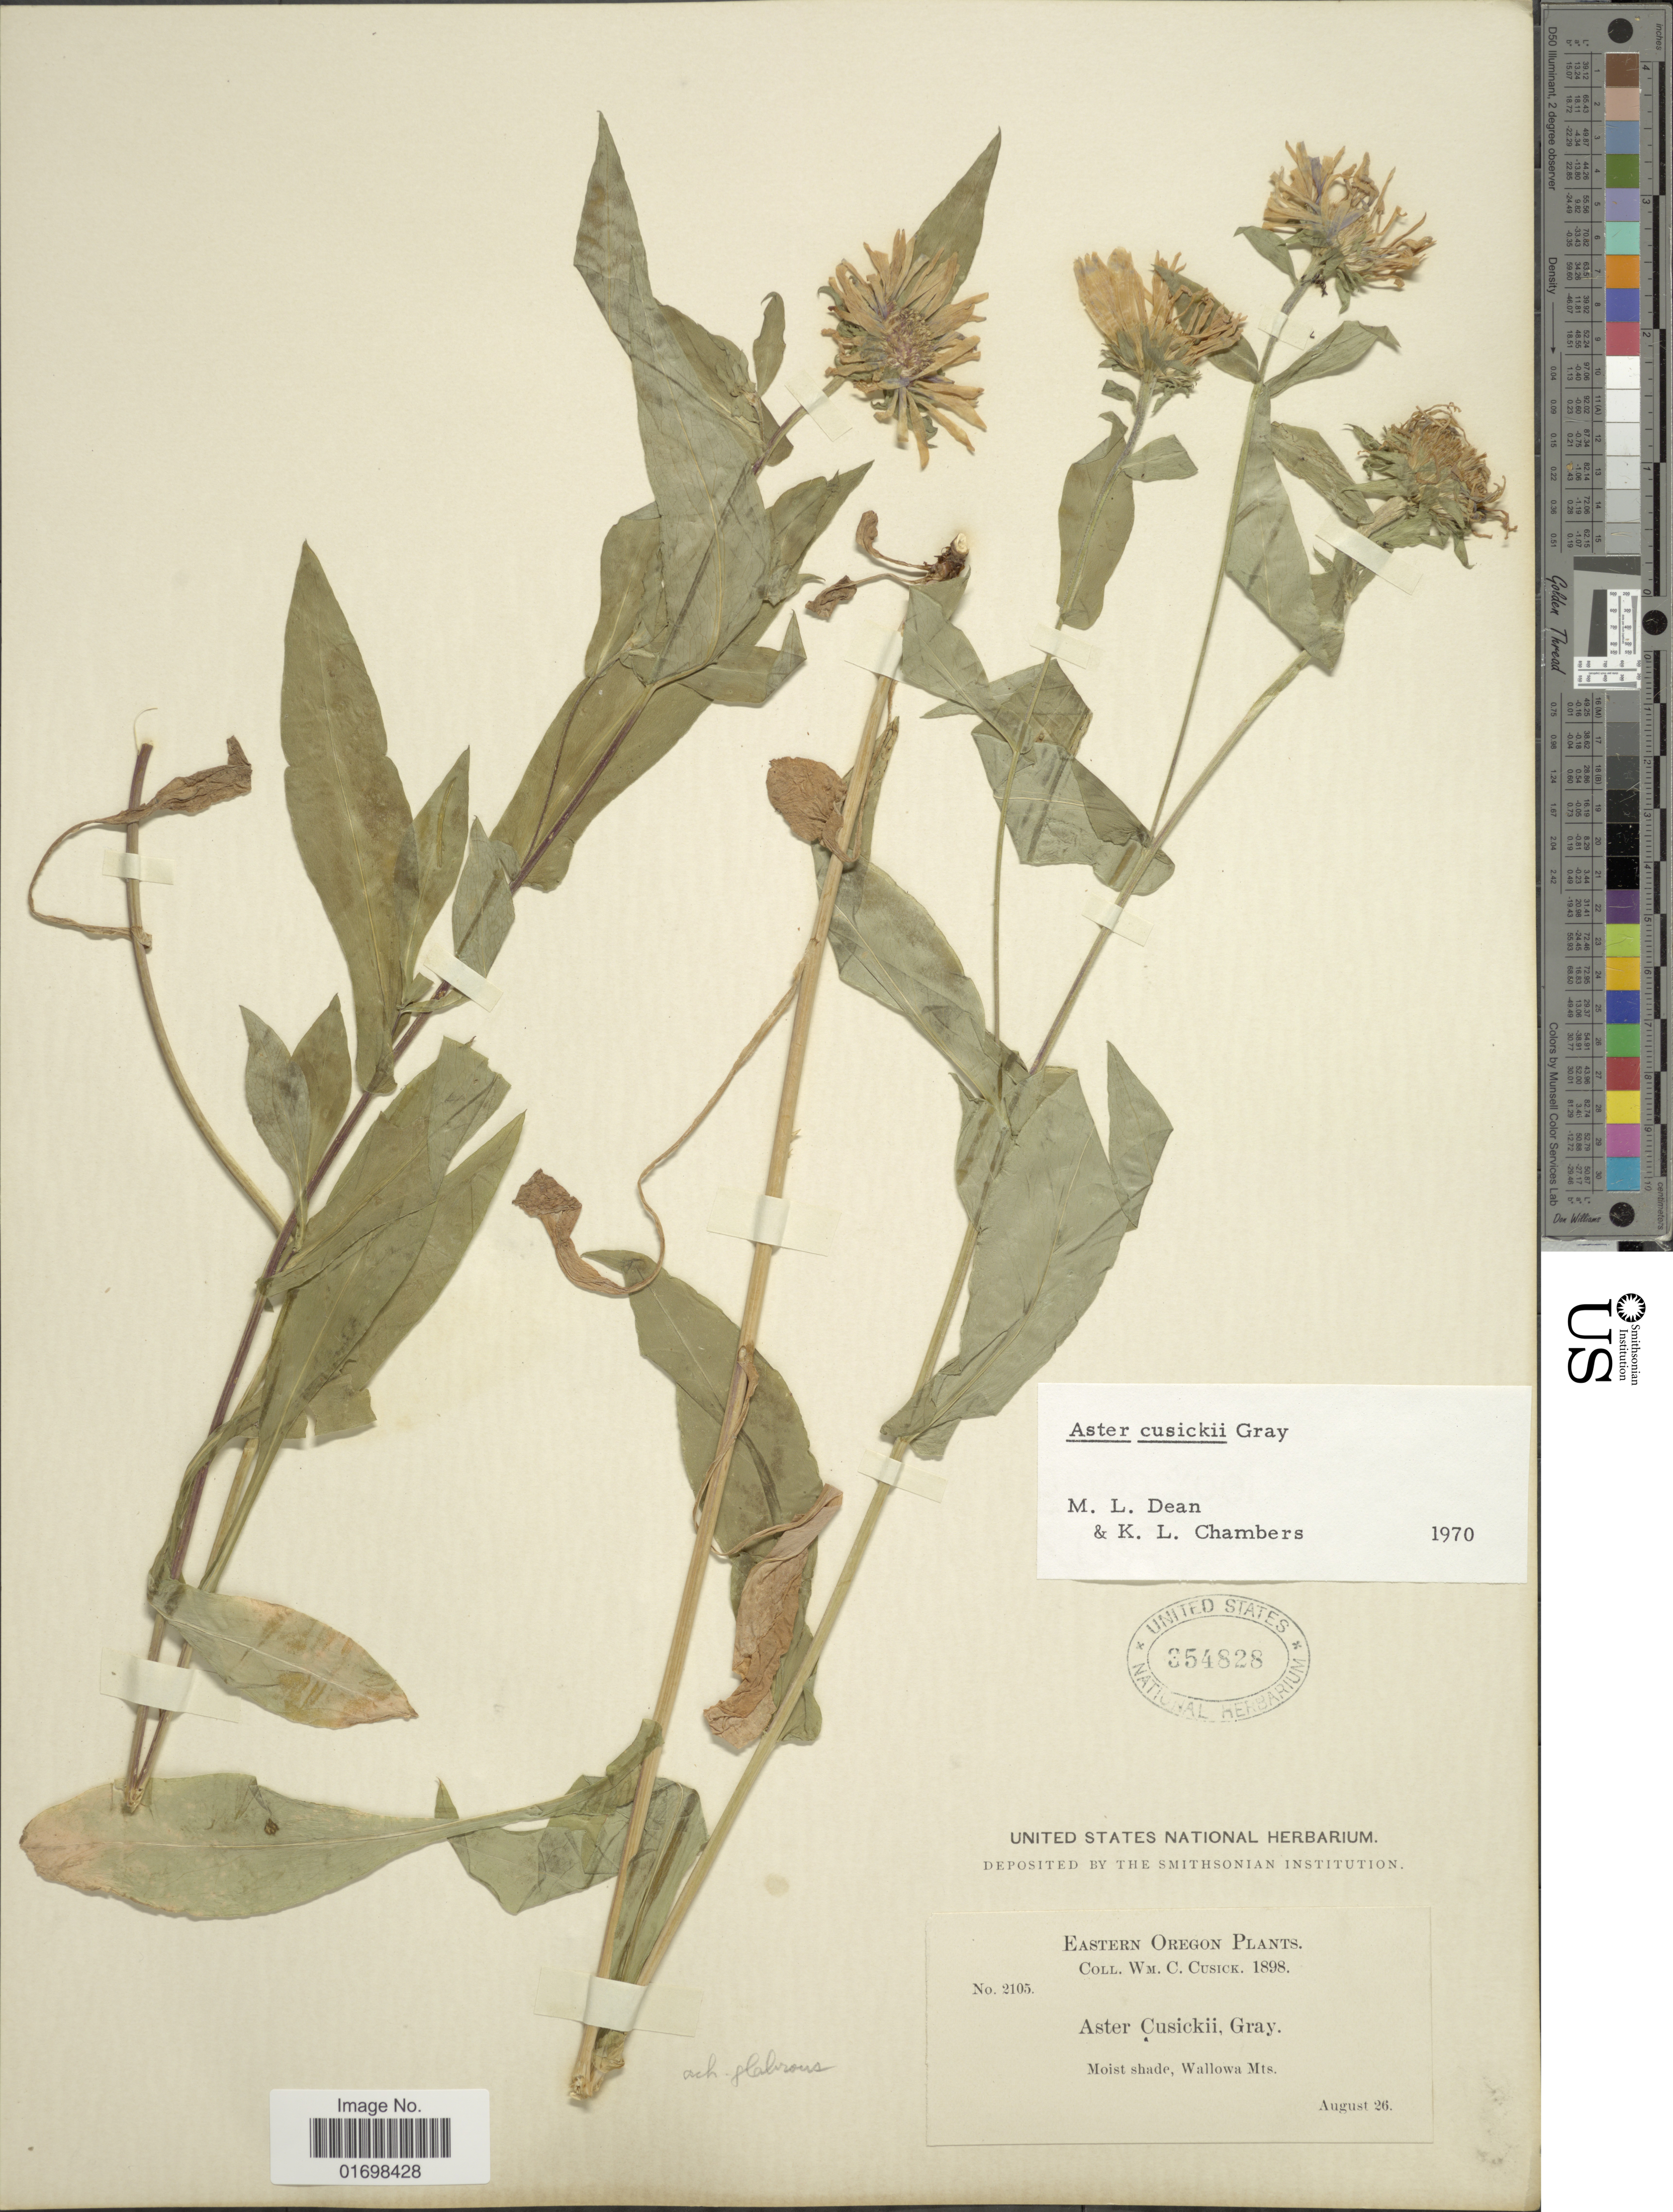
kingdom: Plantae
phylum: Tracheophyta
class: Magnoliopsida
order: Asterales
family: Asteraceae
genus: Symphyotrichum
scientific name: Symphyotrichum cusickii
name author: (A. Gray) G.L. Nesom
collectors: W. C. Cusick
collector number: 2105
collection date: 1898-08-26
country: United States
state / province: Oregon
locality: Eastern Oregon Plants. Wallowa Mts.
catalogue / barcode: US 354828